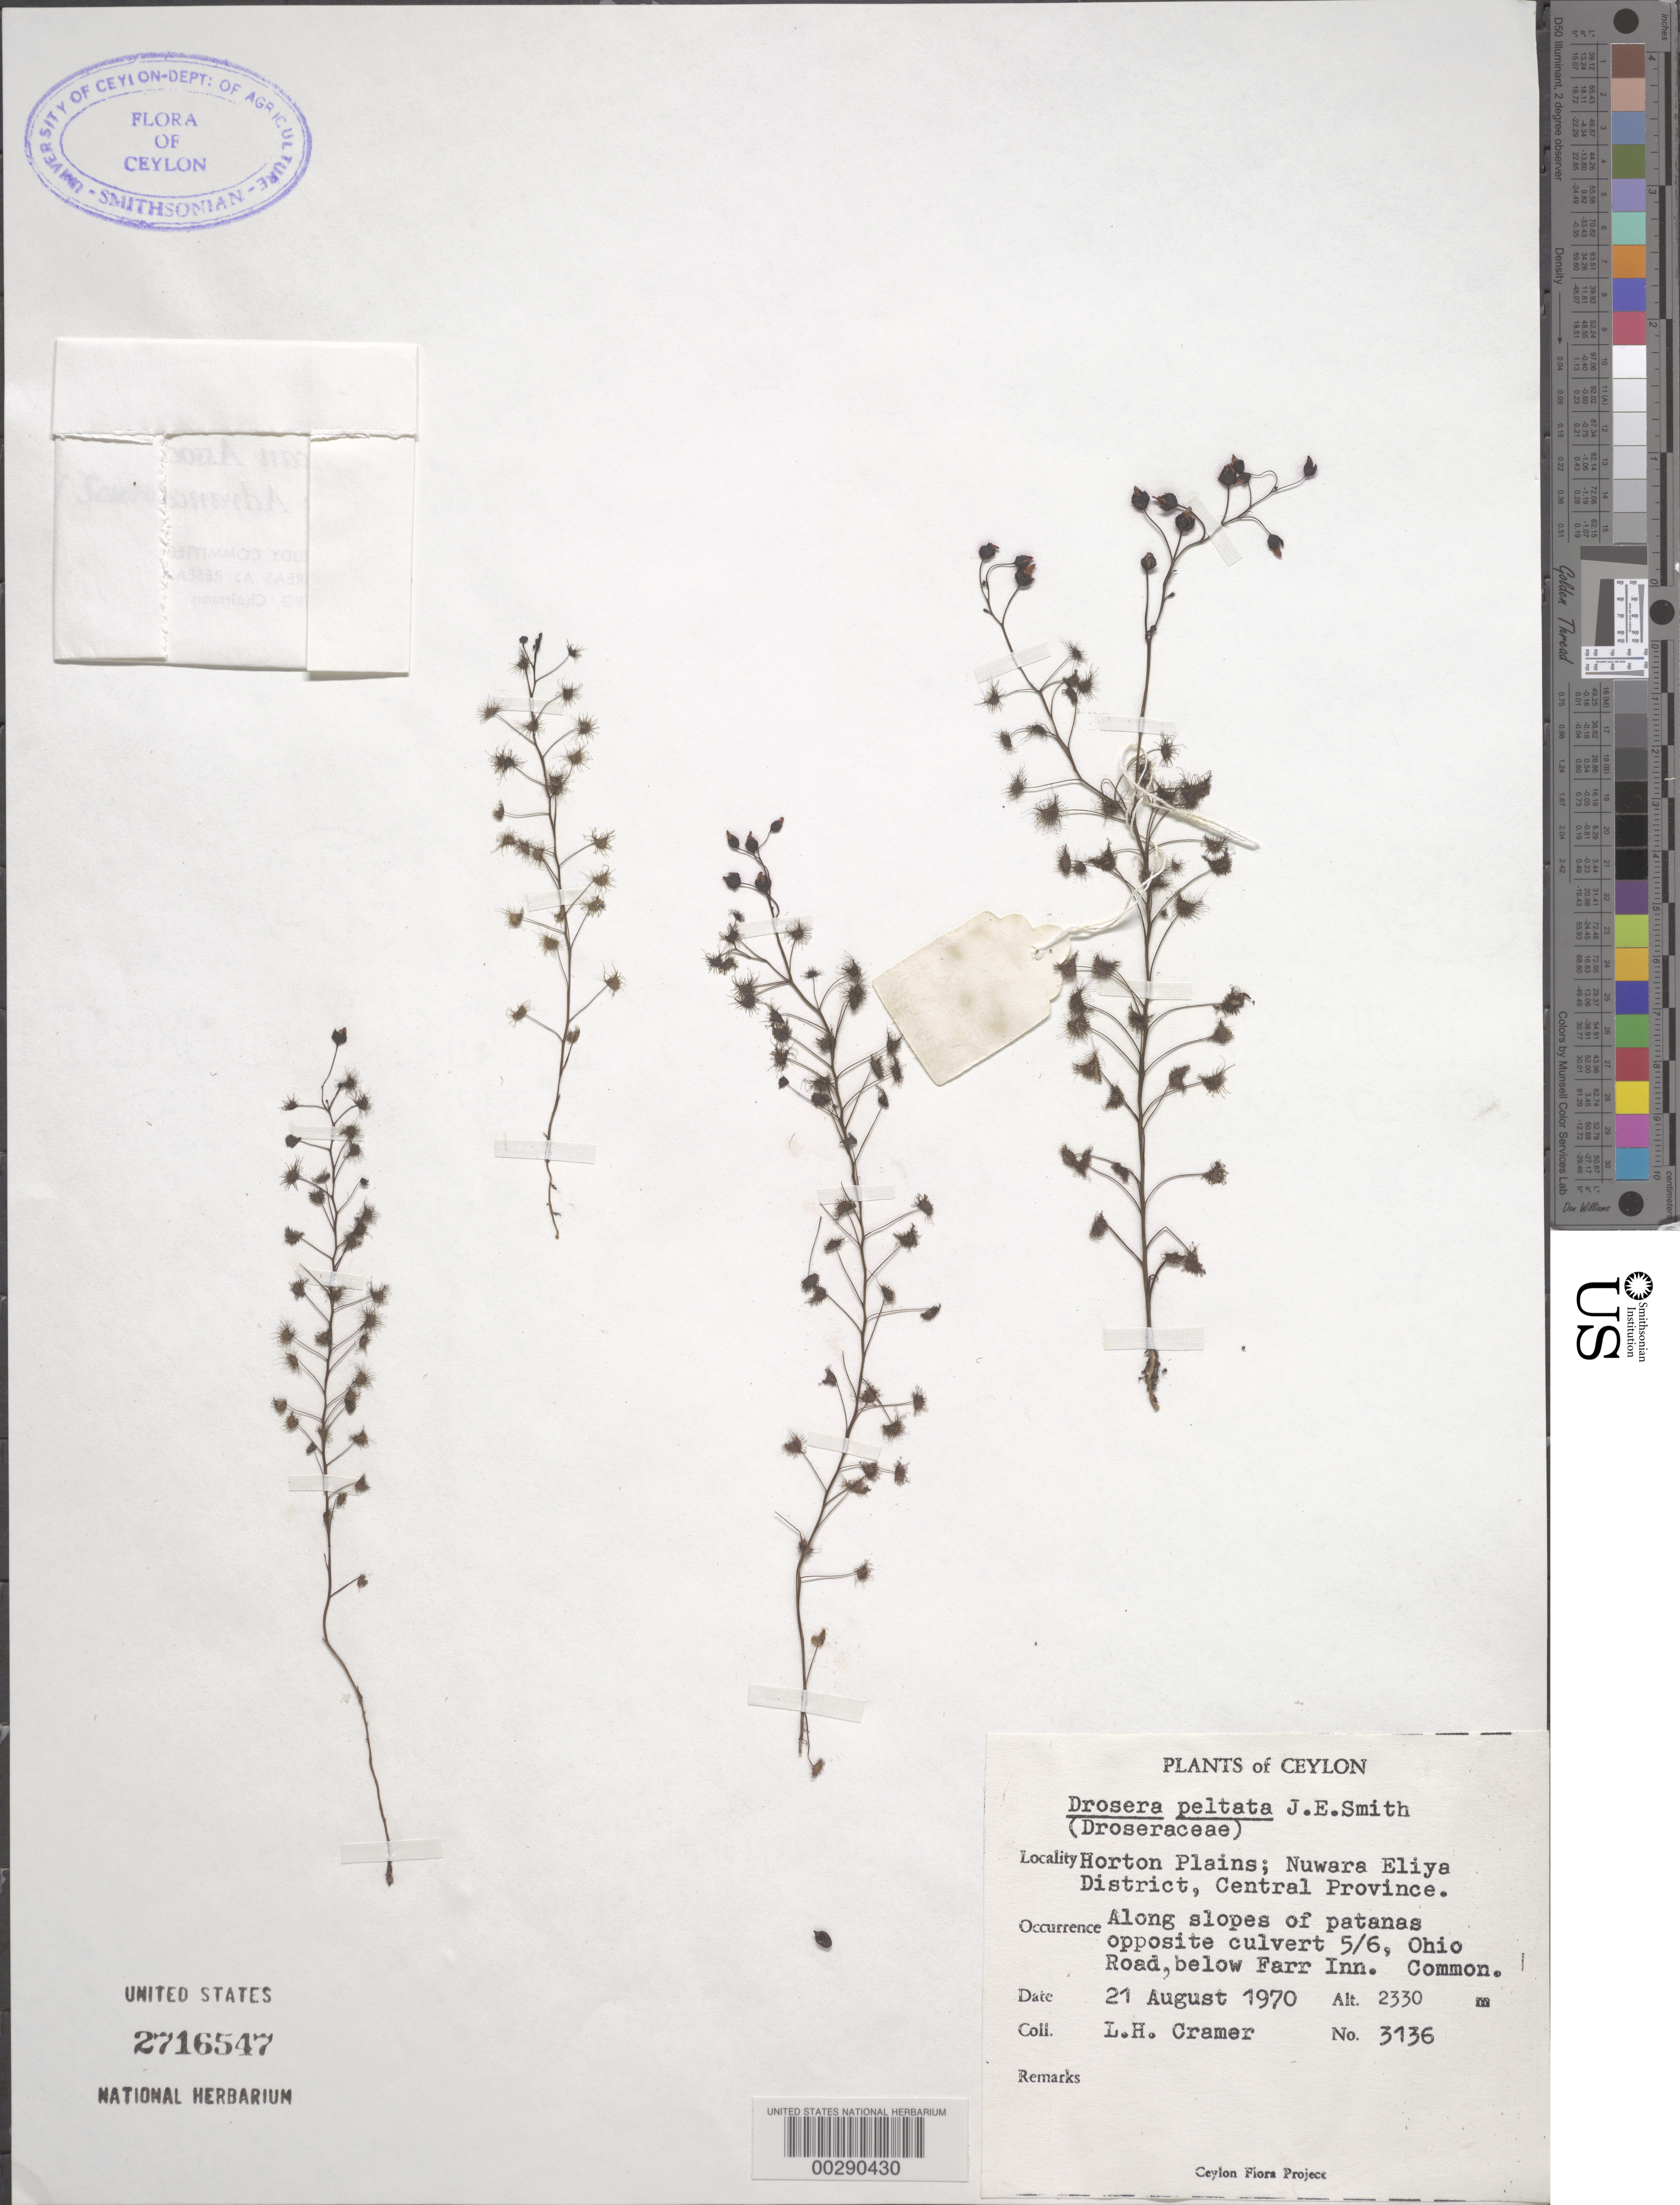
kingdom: Plantae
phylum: Tracheophyta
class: Magnoliopsida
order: Caryophyllales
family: Droseraceae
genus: Drosera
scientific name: Drosera peltata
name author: Sm. ex Willd.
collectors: L. H. Cramer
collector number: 3136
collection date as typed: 21 Aug 1970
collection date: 1970-08-21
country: Sri Lanka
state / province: Central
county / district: Nuwara Eliya Dist.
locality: Horton plains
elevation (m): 2330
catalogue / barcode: US 2716547